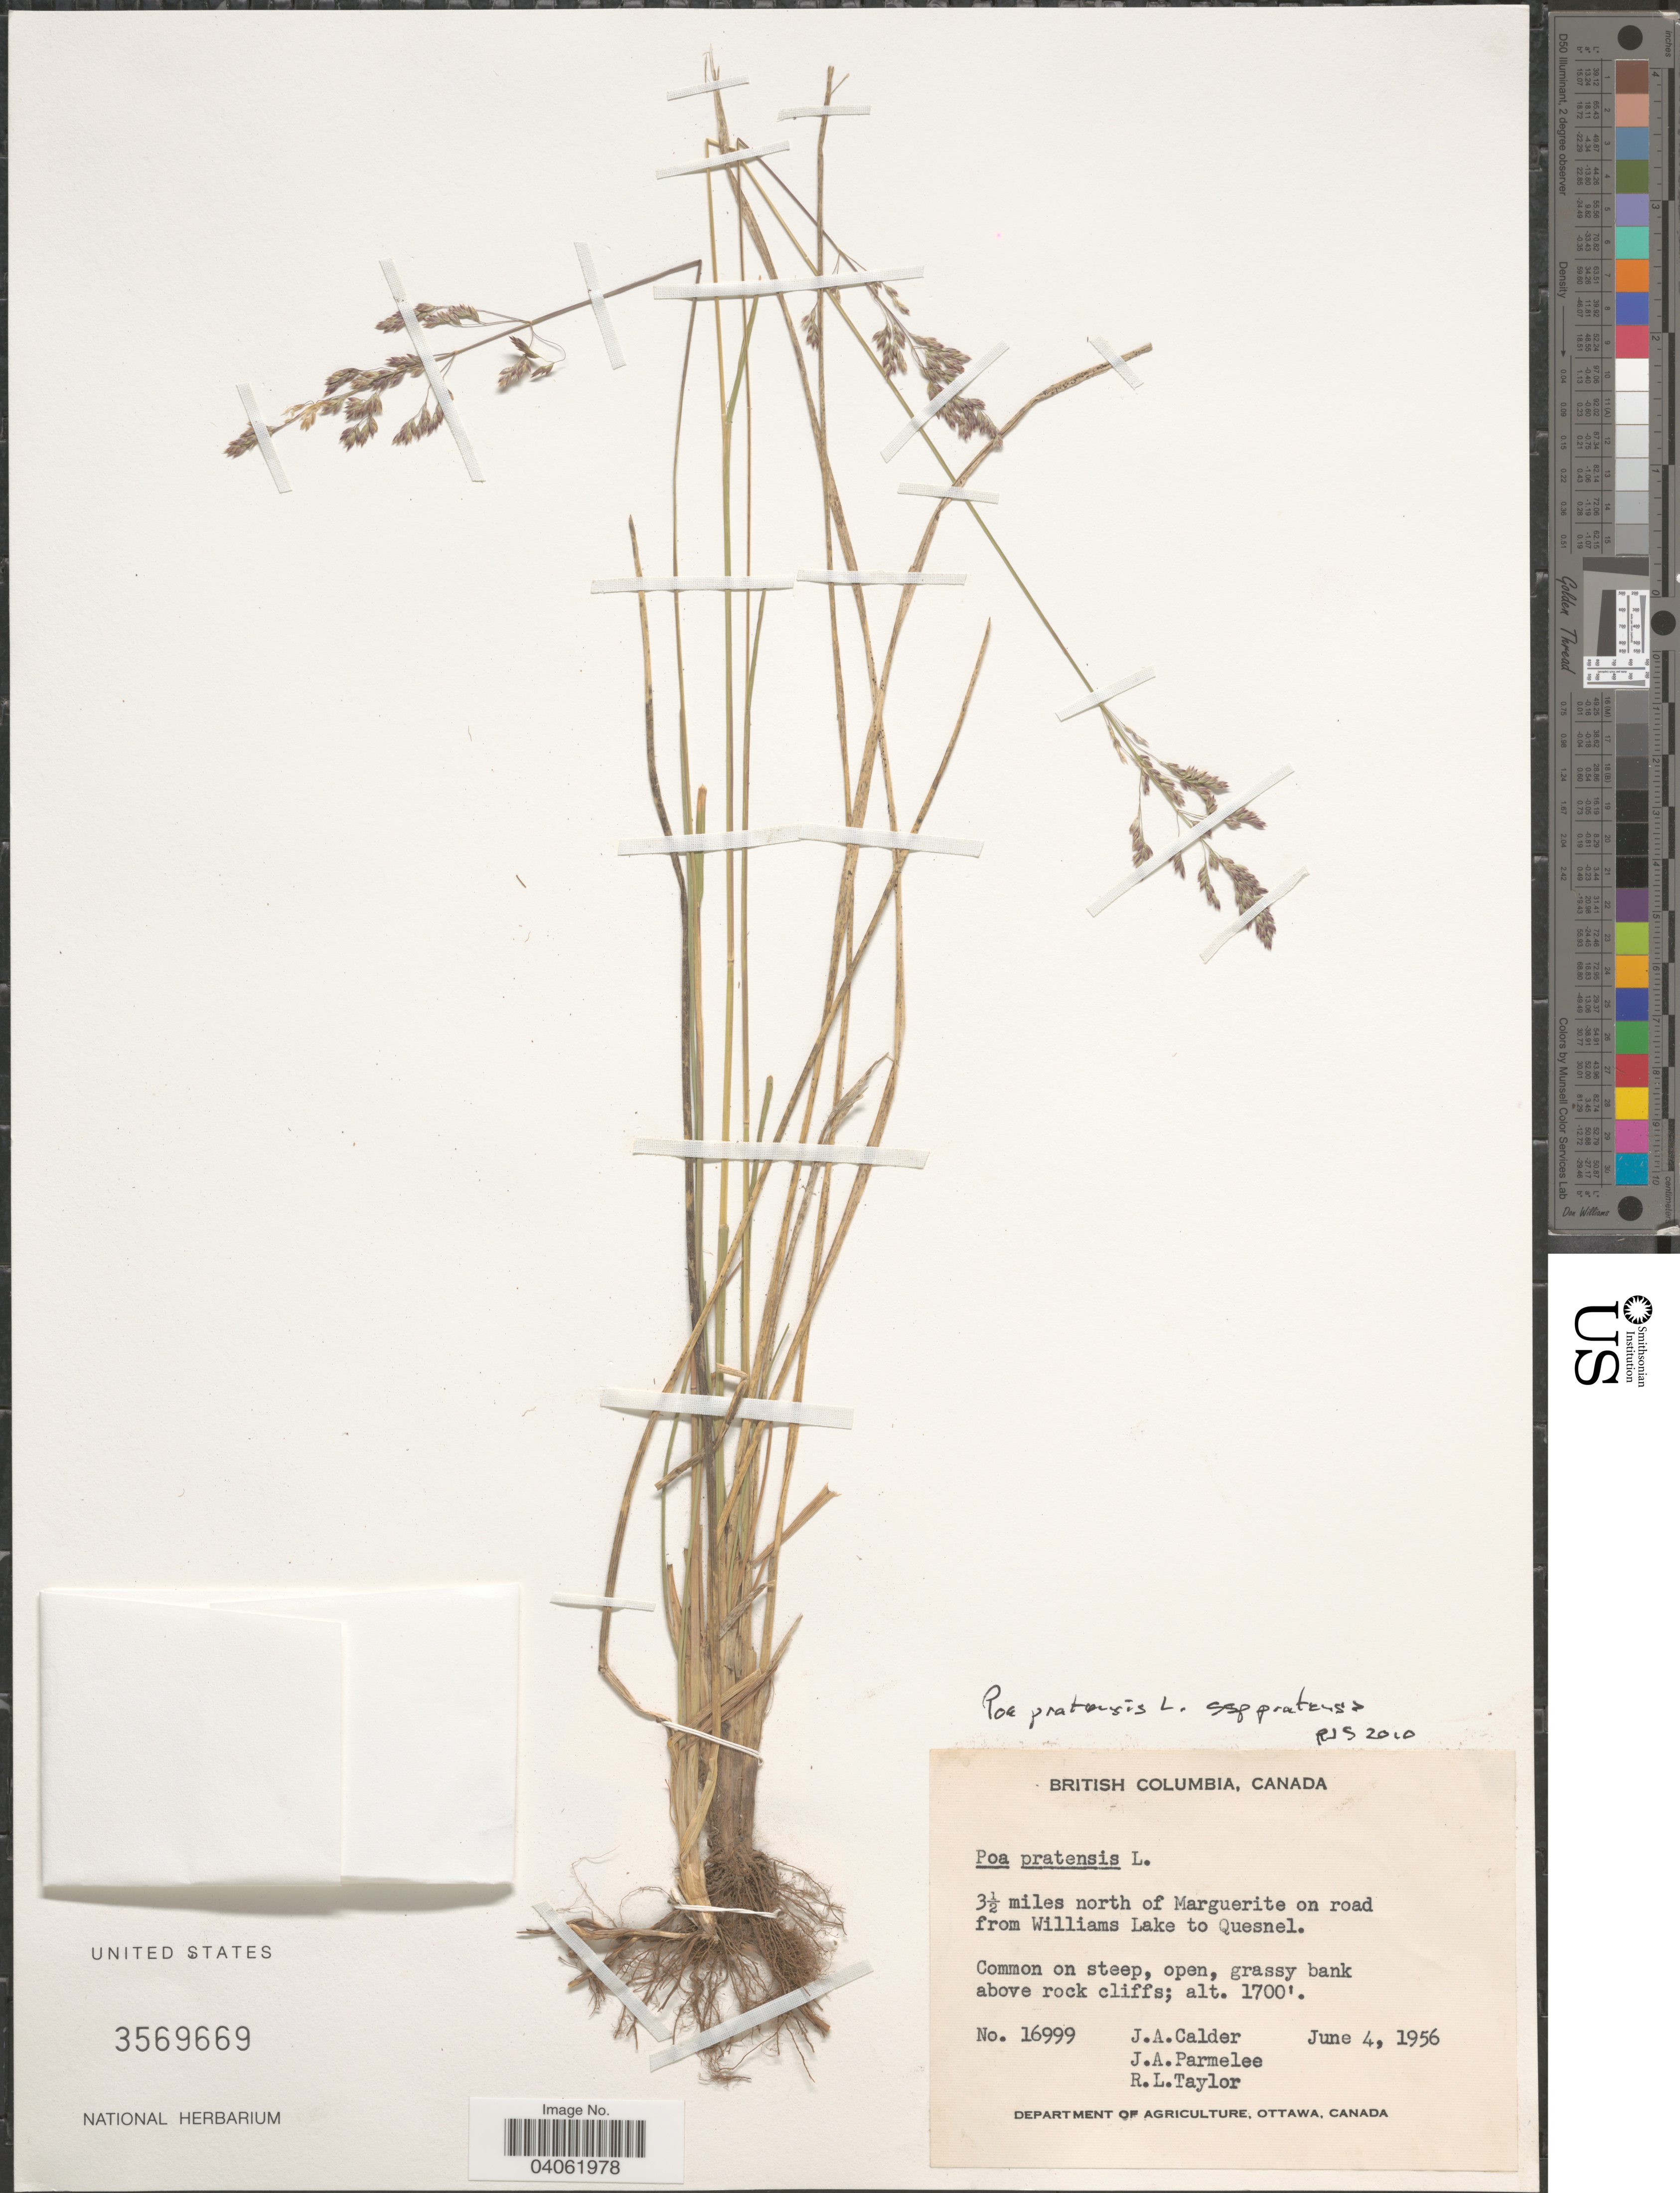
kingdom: Plantae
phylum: Tracheophyta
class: Liliopsida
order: Poales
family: Poaceae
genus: Poa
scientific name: Poa pratensis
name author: L.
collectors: J. A. Calder, J. A. Parmelee & R. Taylor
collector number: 16999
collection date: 1956-06-04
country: Canada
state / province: British Columbia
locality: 3½ miles north of Marguerite on road from Williams Lake to Quesnel.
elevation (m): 518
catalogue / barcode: US 3569669